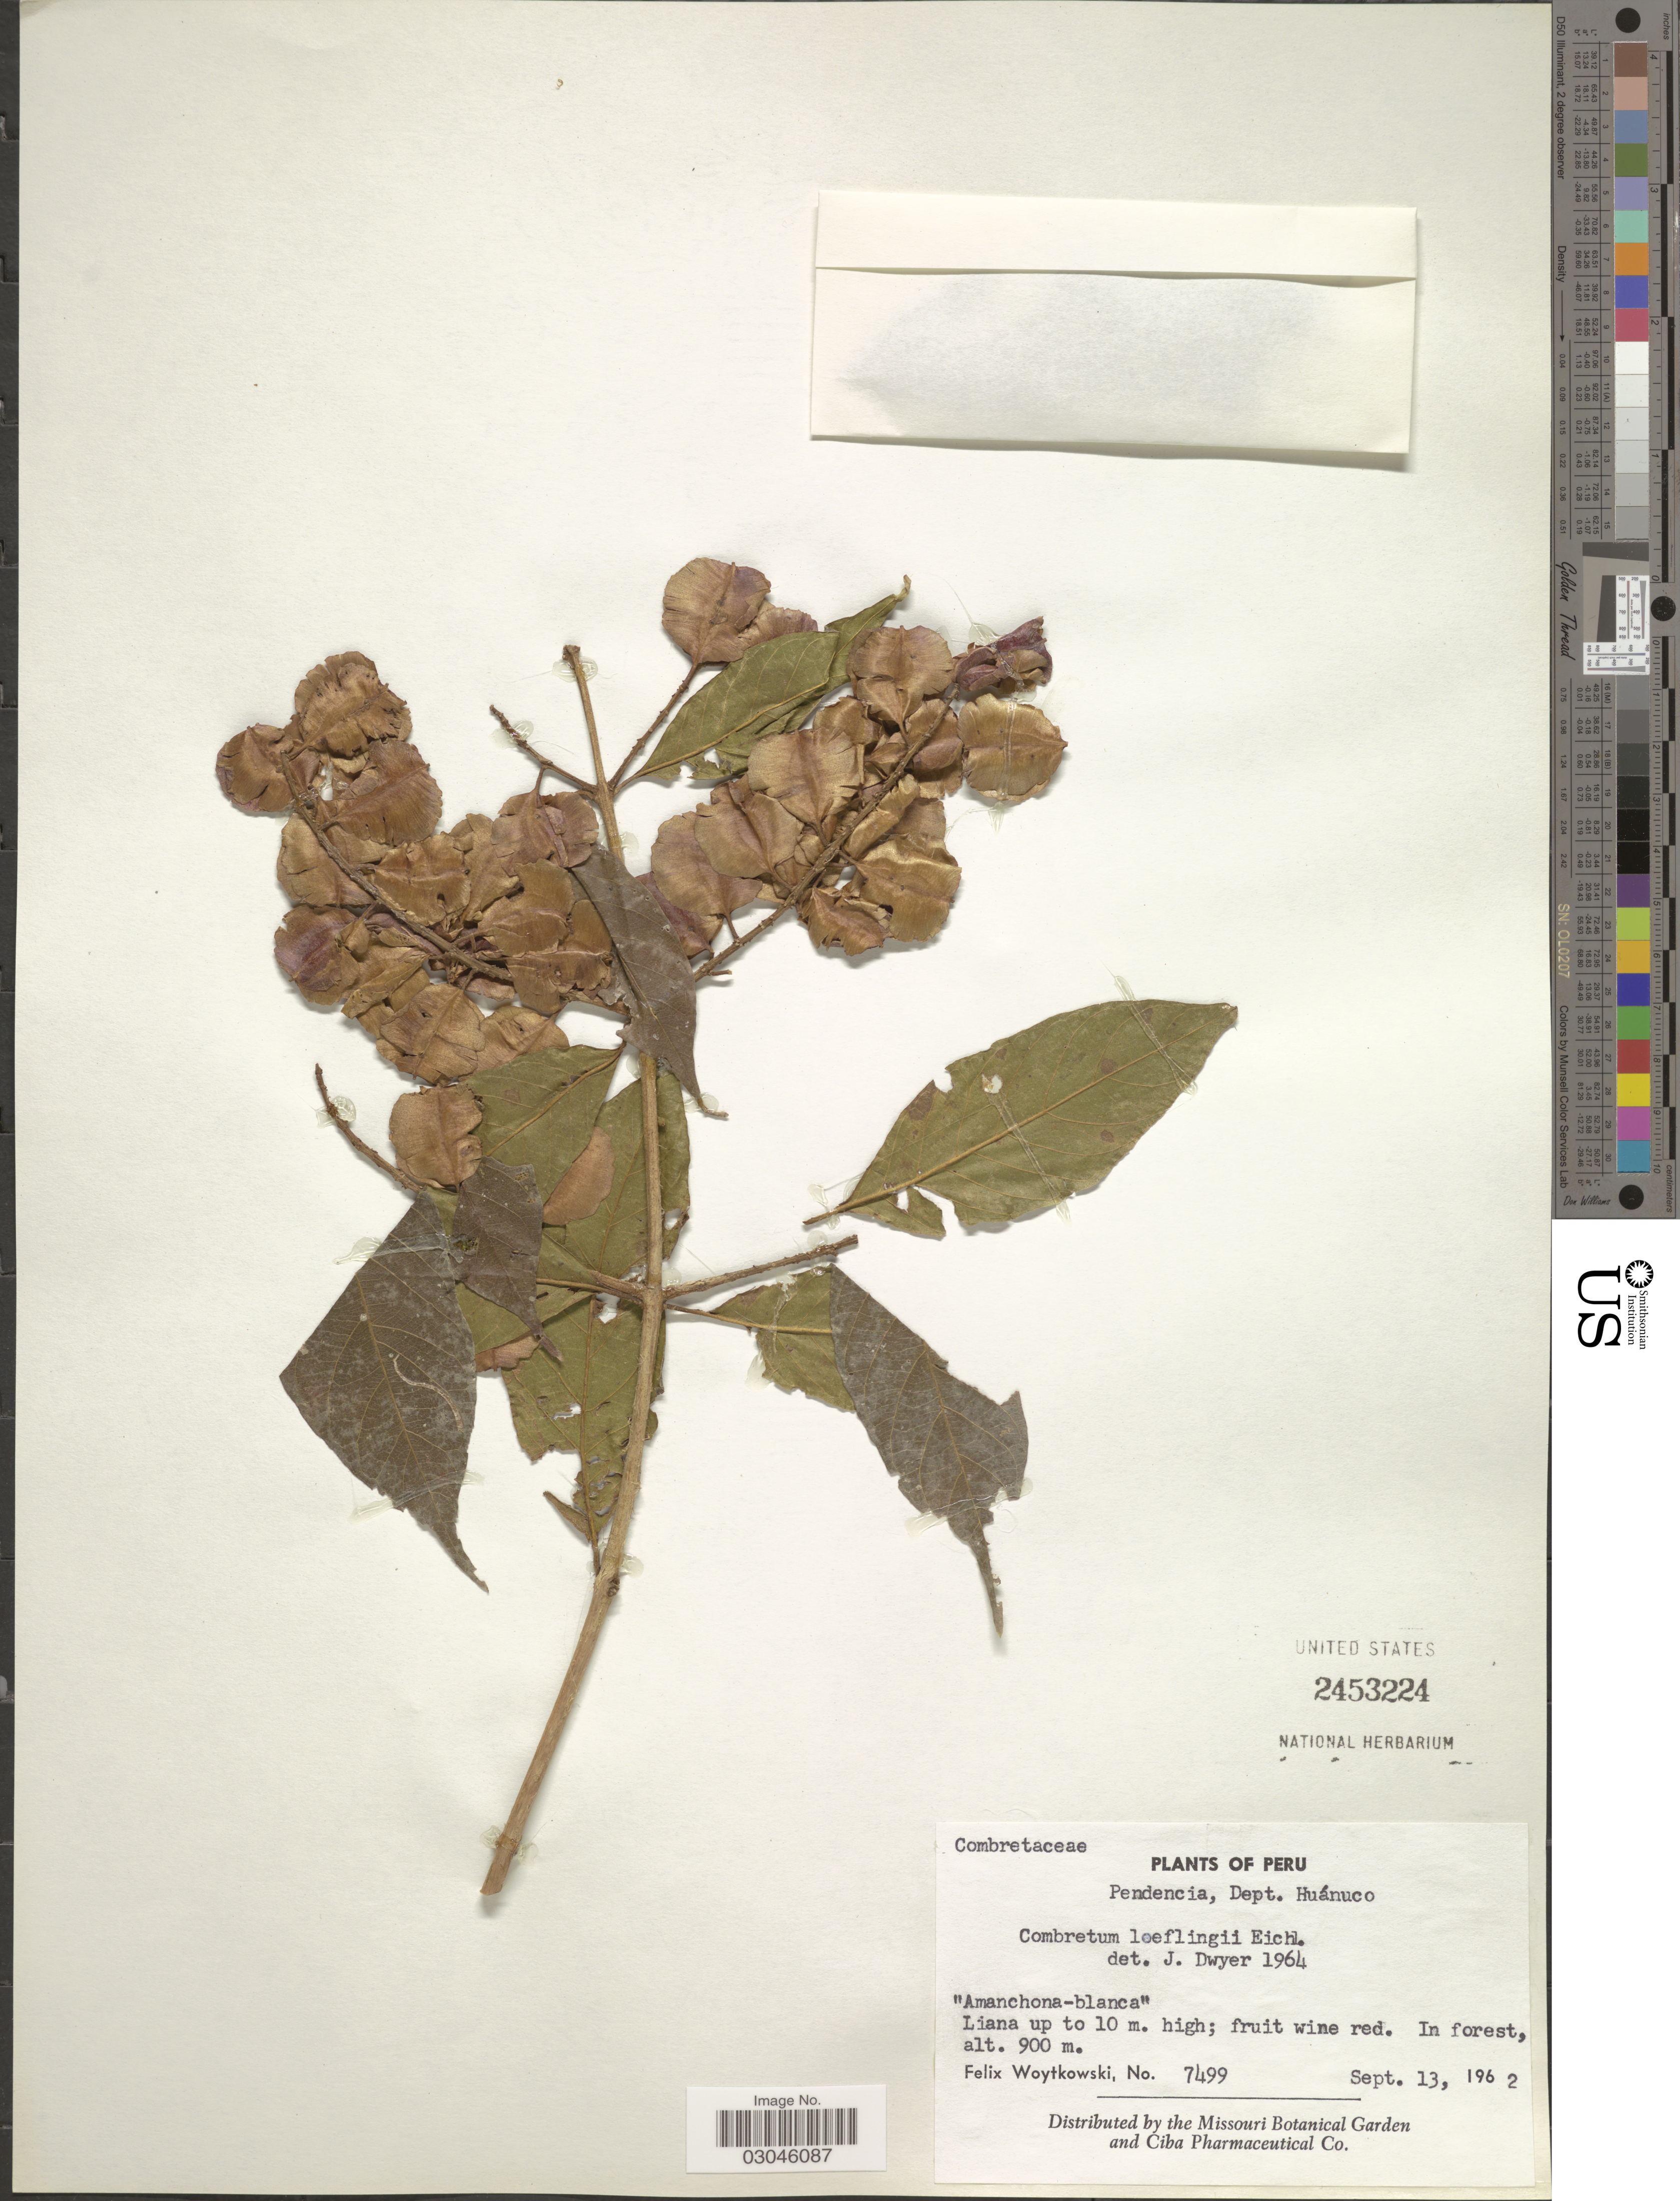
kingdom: Plantae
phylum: Tracheophyta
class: Magnoliopsida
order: Myrtales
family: Combretaceae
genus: Combretum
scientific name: Combretum fruticosum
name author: (Loefl.) Stuntz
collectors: F. Woytkowski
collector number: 7499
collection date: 1962-09-13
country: Peru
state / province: Huánuco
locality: Pendencia, Dept. Huánuco.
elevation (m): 900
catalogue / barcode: US 2453224